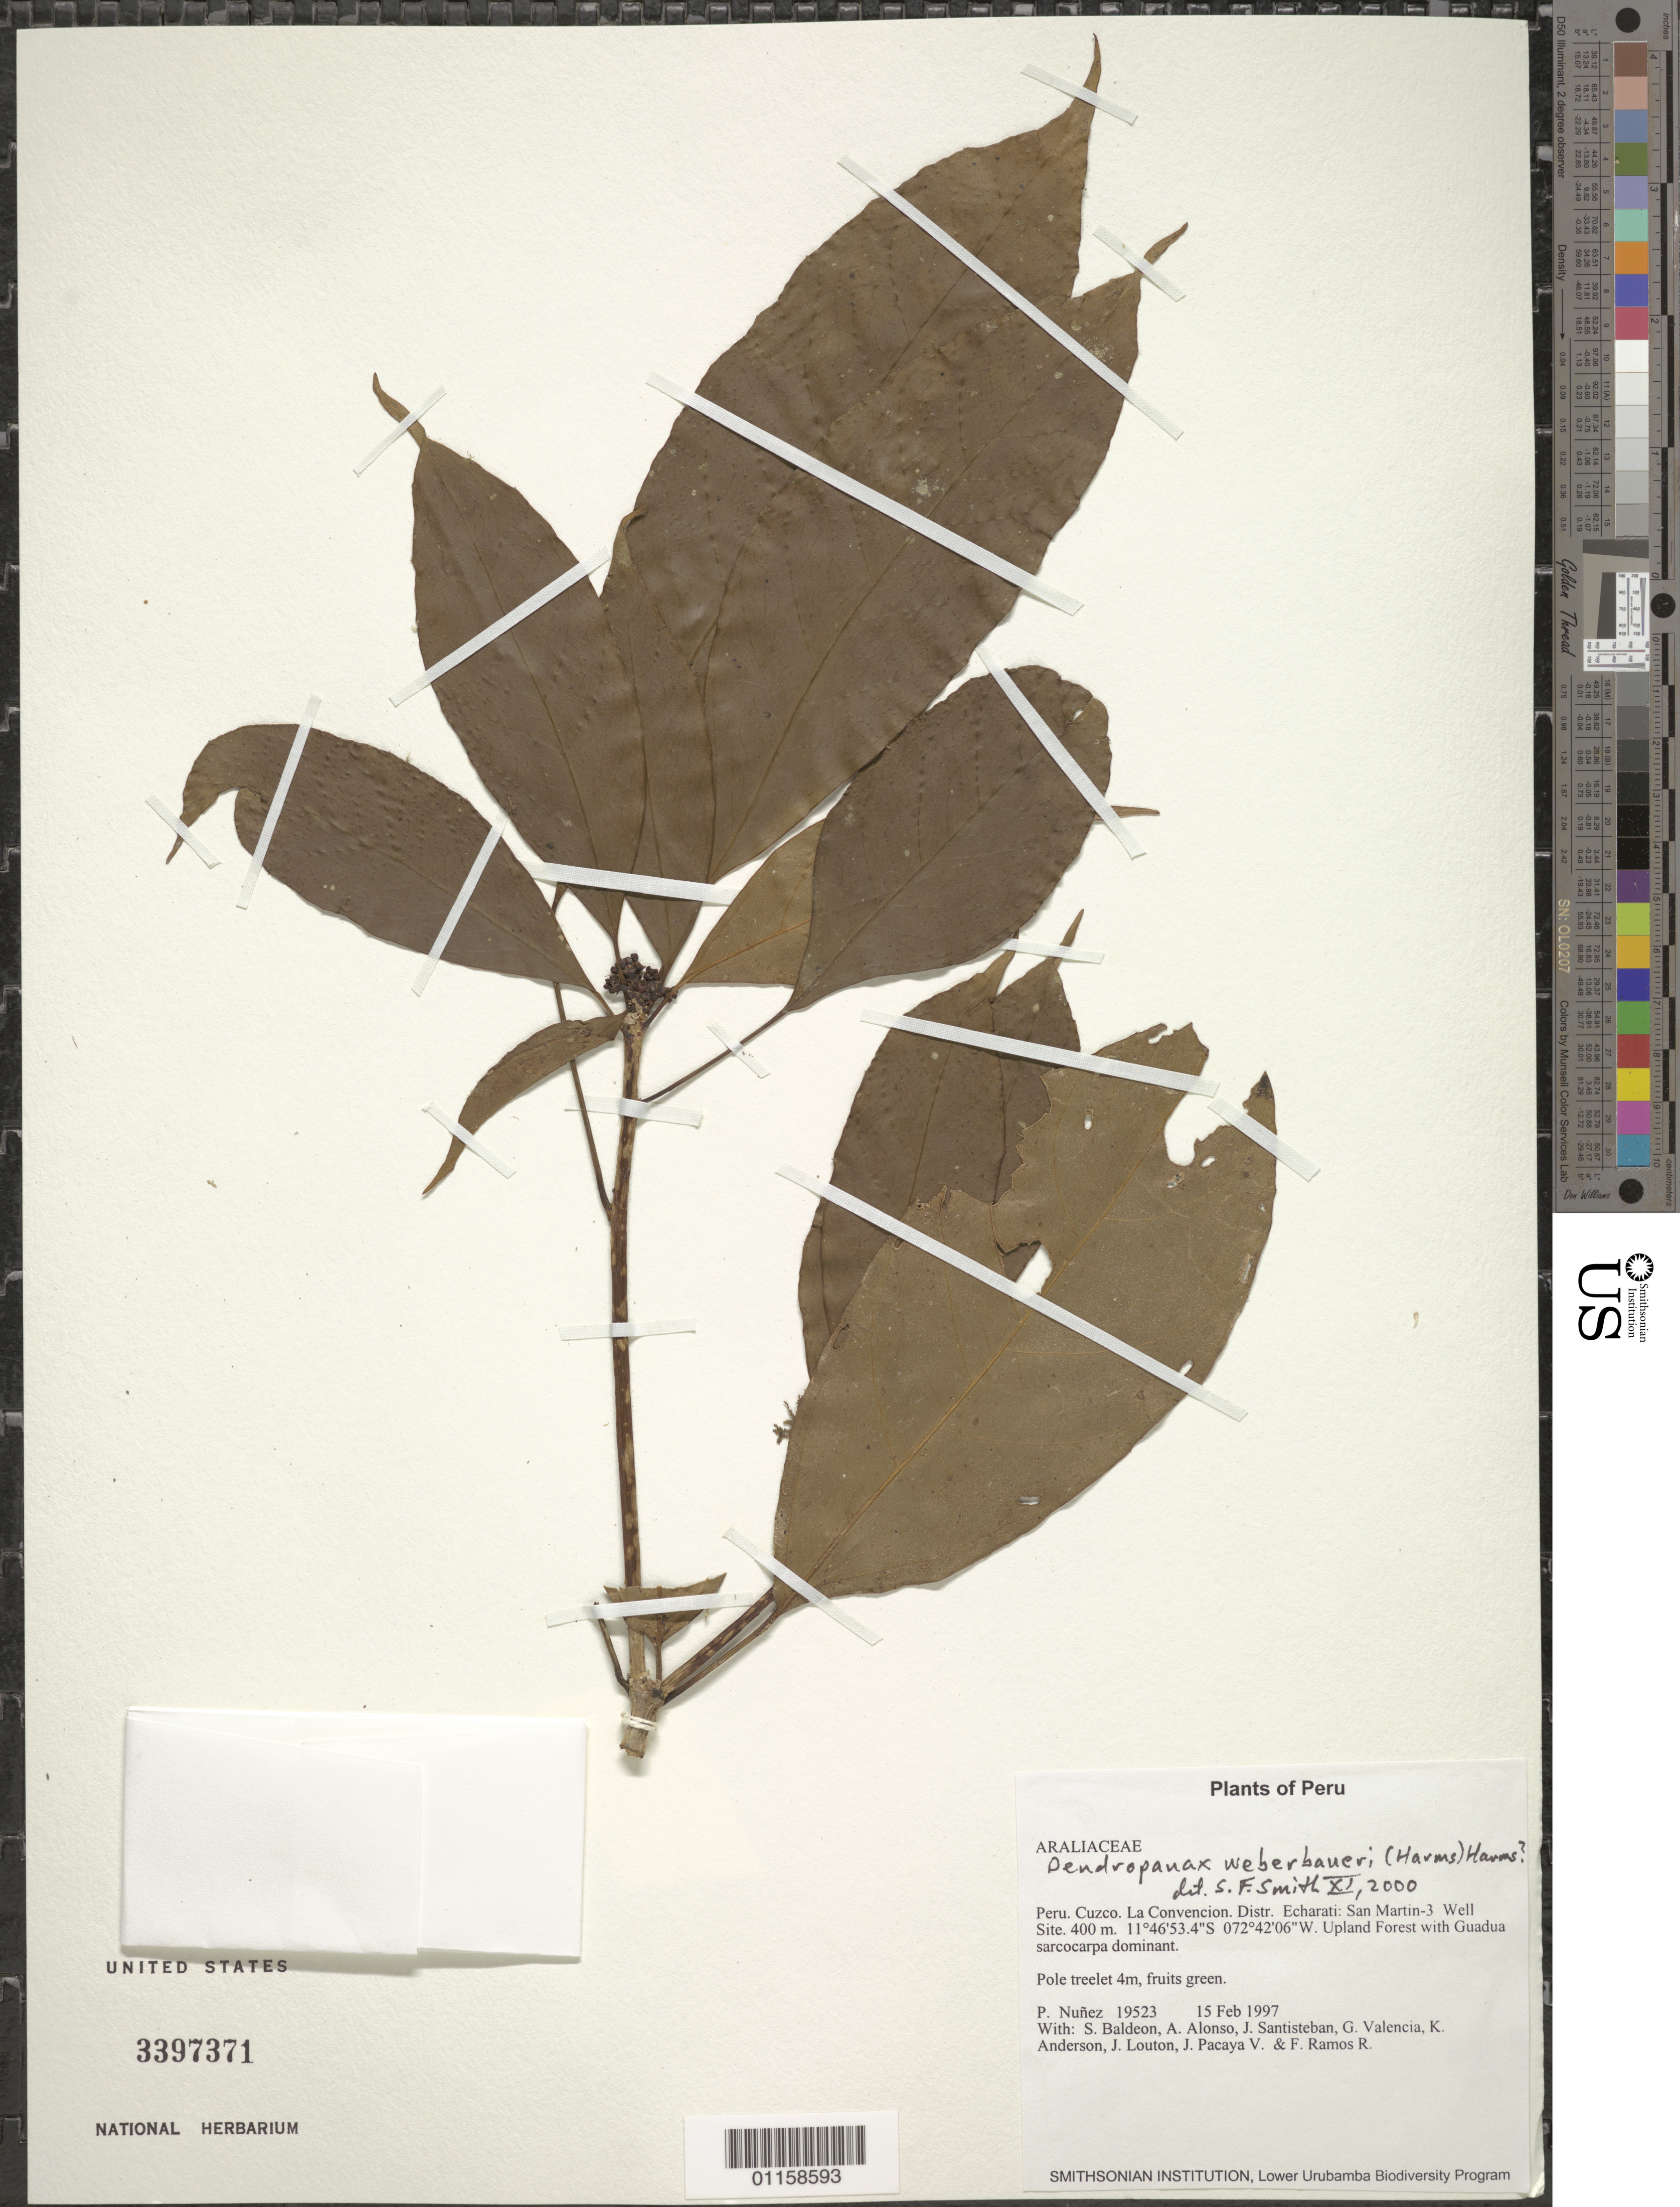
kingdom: Plantae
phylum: Tracheophyta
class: Magnoliopsida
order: Apiales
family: Araliaceae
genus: Dendropanax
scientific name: Dendropanax weberbaueri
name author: (Harms) Harms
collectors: P. Nuñez V., S. Baldeon, A. Alonso, J. Santisteban, G. Valencia, K. Anderson, J. Louton, J. Pacaya V. & F. Ramos R.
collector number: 19523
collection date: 1997-02-15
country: Peru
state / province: Cusco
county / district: La Convención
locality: Prov. La Convencion.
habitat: Pole treelet. Upland forest.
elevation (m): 400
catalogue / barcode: US 3397371